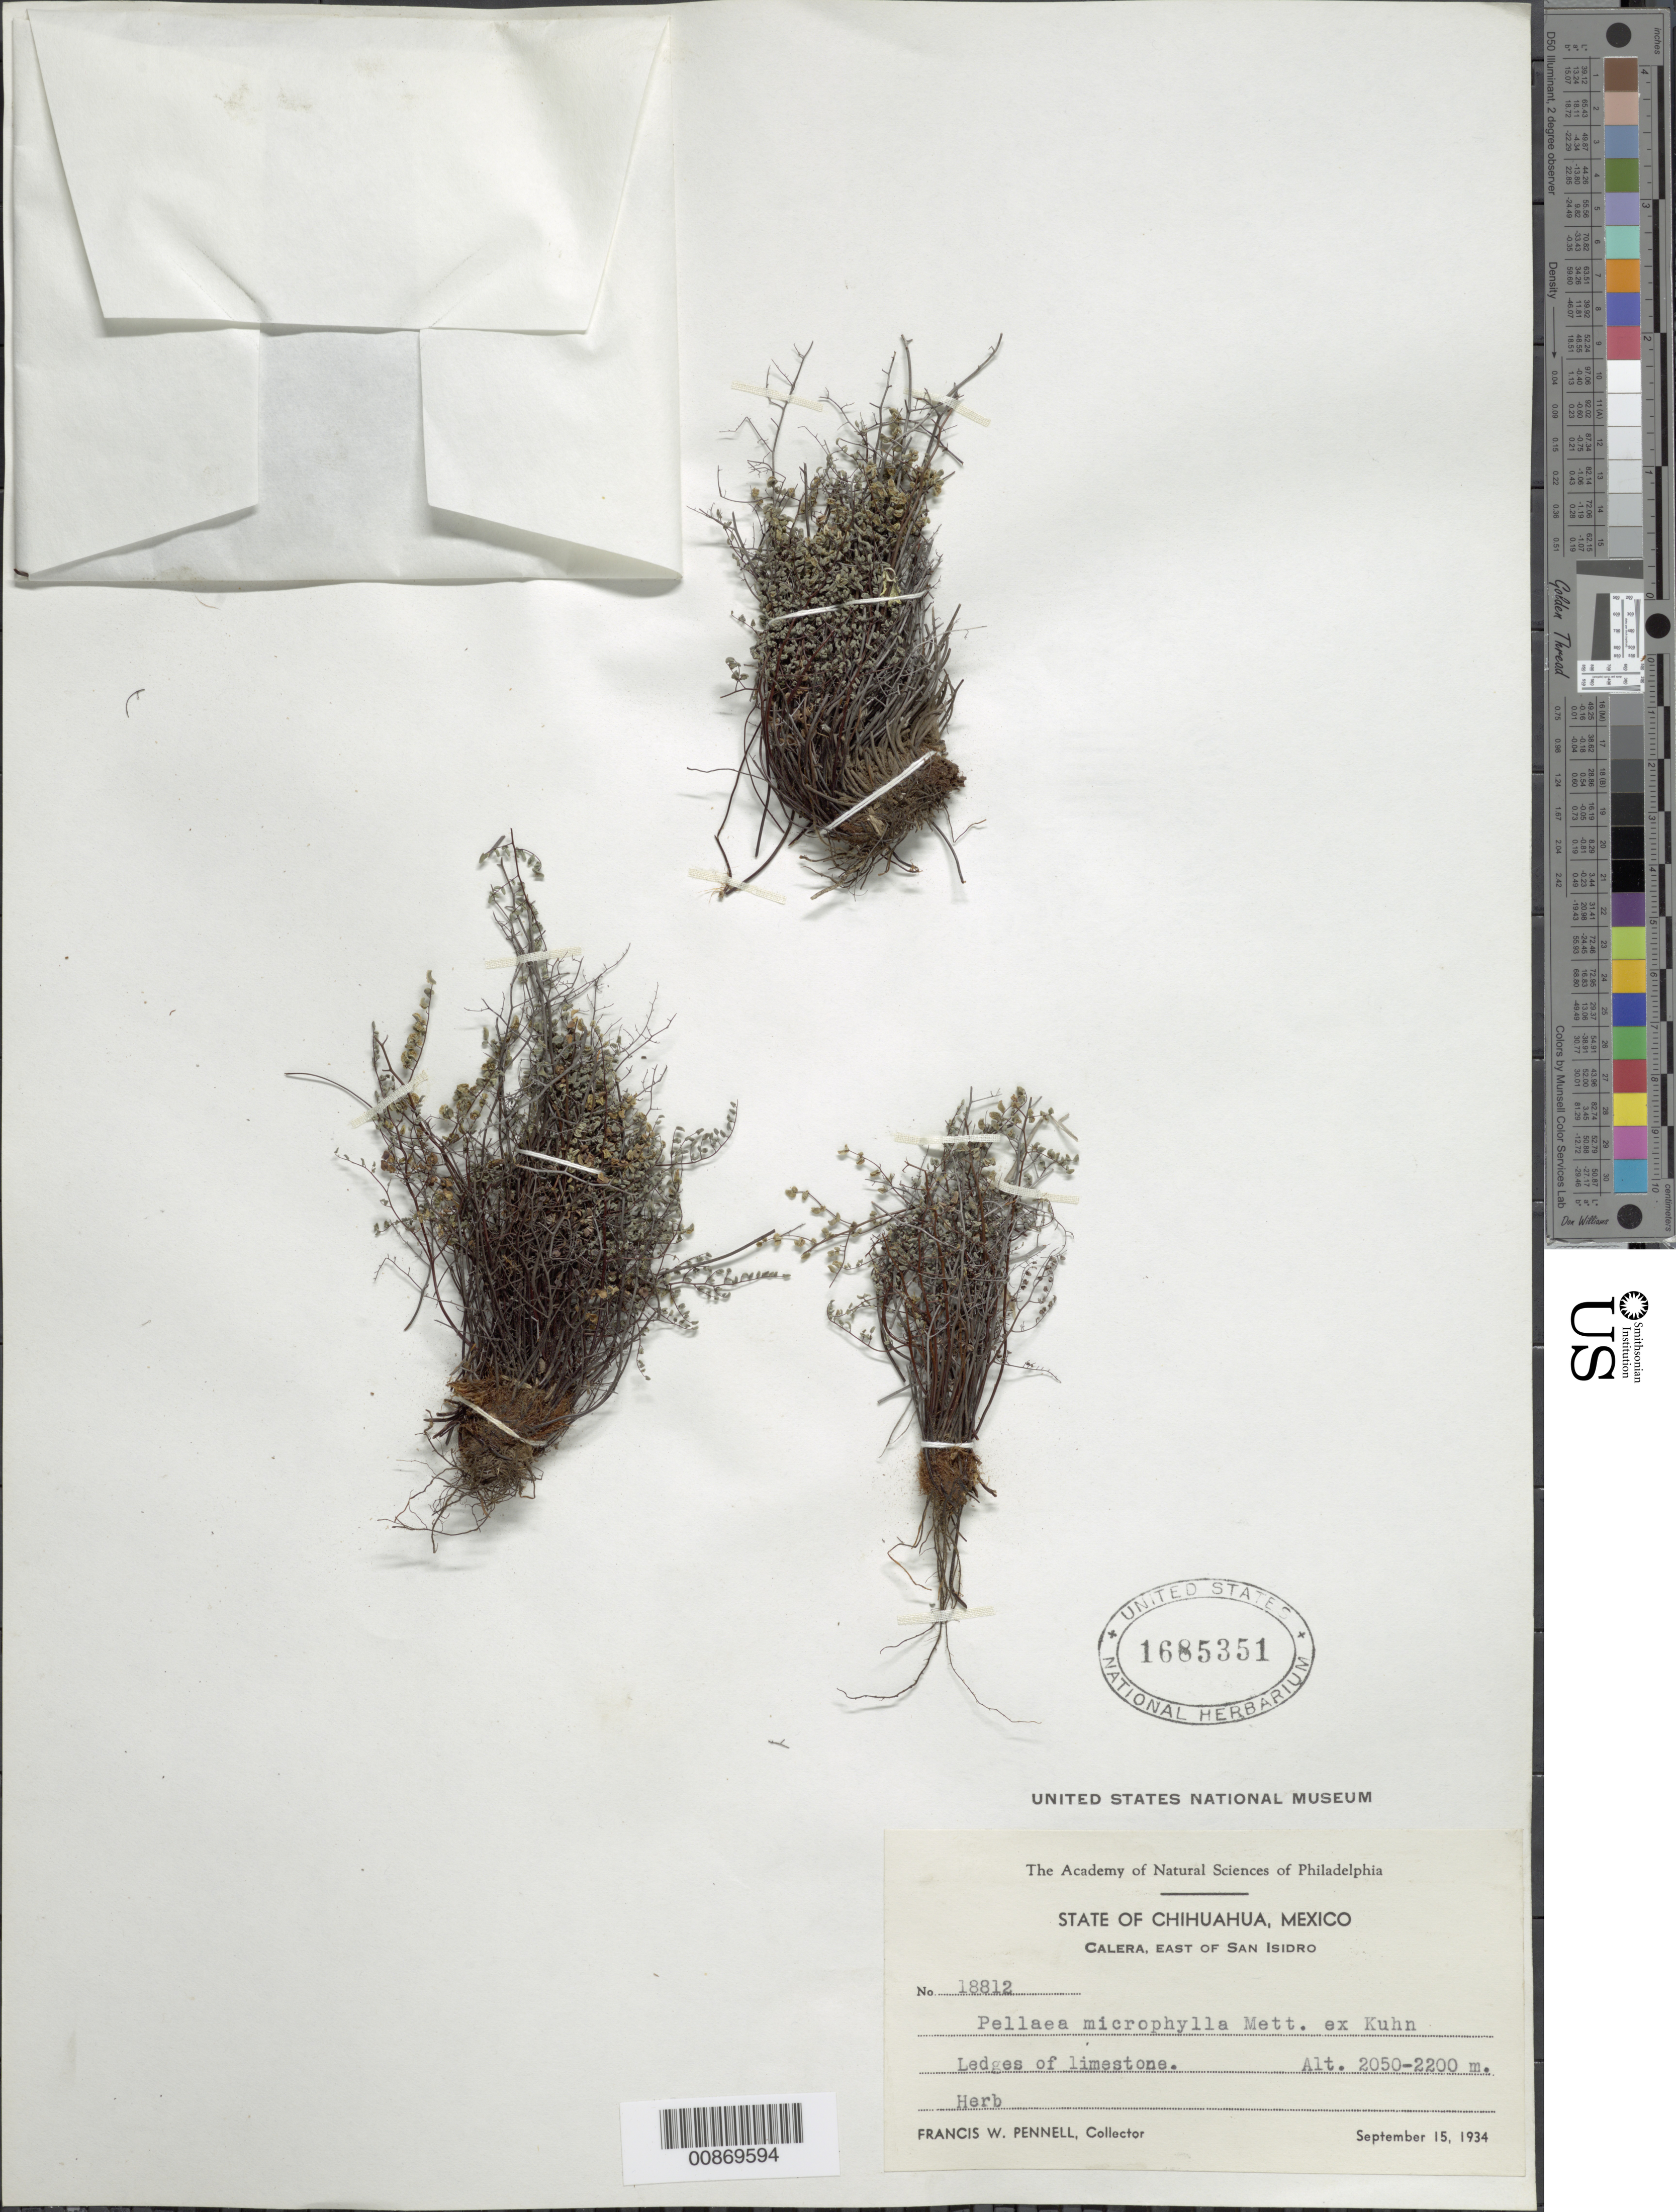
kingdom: Plantae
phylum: Tracheophyta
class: Polypodiopsida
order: Polypodiales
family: Pteridaceae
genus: Argyrochosma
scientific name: Argyrochosma microphylla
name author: (Mett. ex Kuhn) Windham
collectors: F. W. Pennell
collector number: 18812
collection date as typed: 15 Sep 1934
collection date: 1934-09-15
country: Mexico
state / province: Chihuahua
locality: Calera, east of San Isidro, Chihuahua.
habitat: Ledges of limestone.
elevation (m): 2200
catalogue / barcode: US 1685351